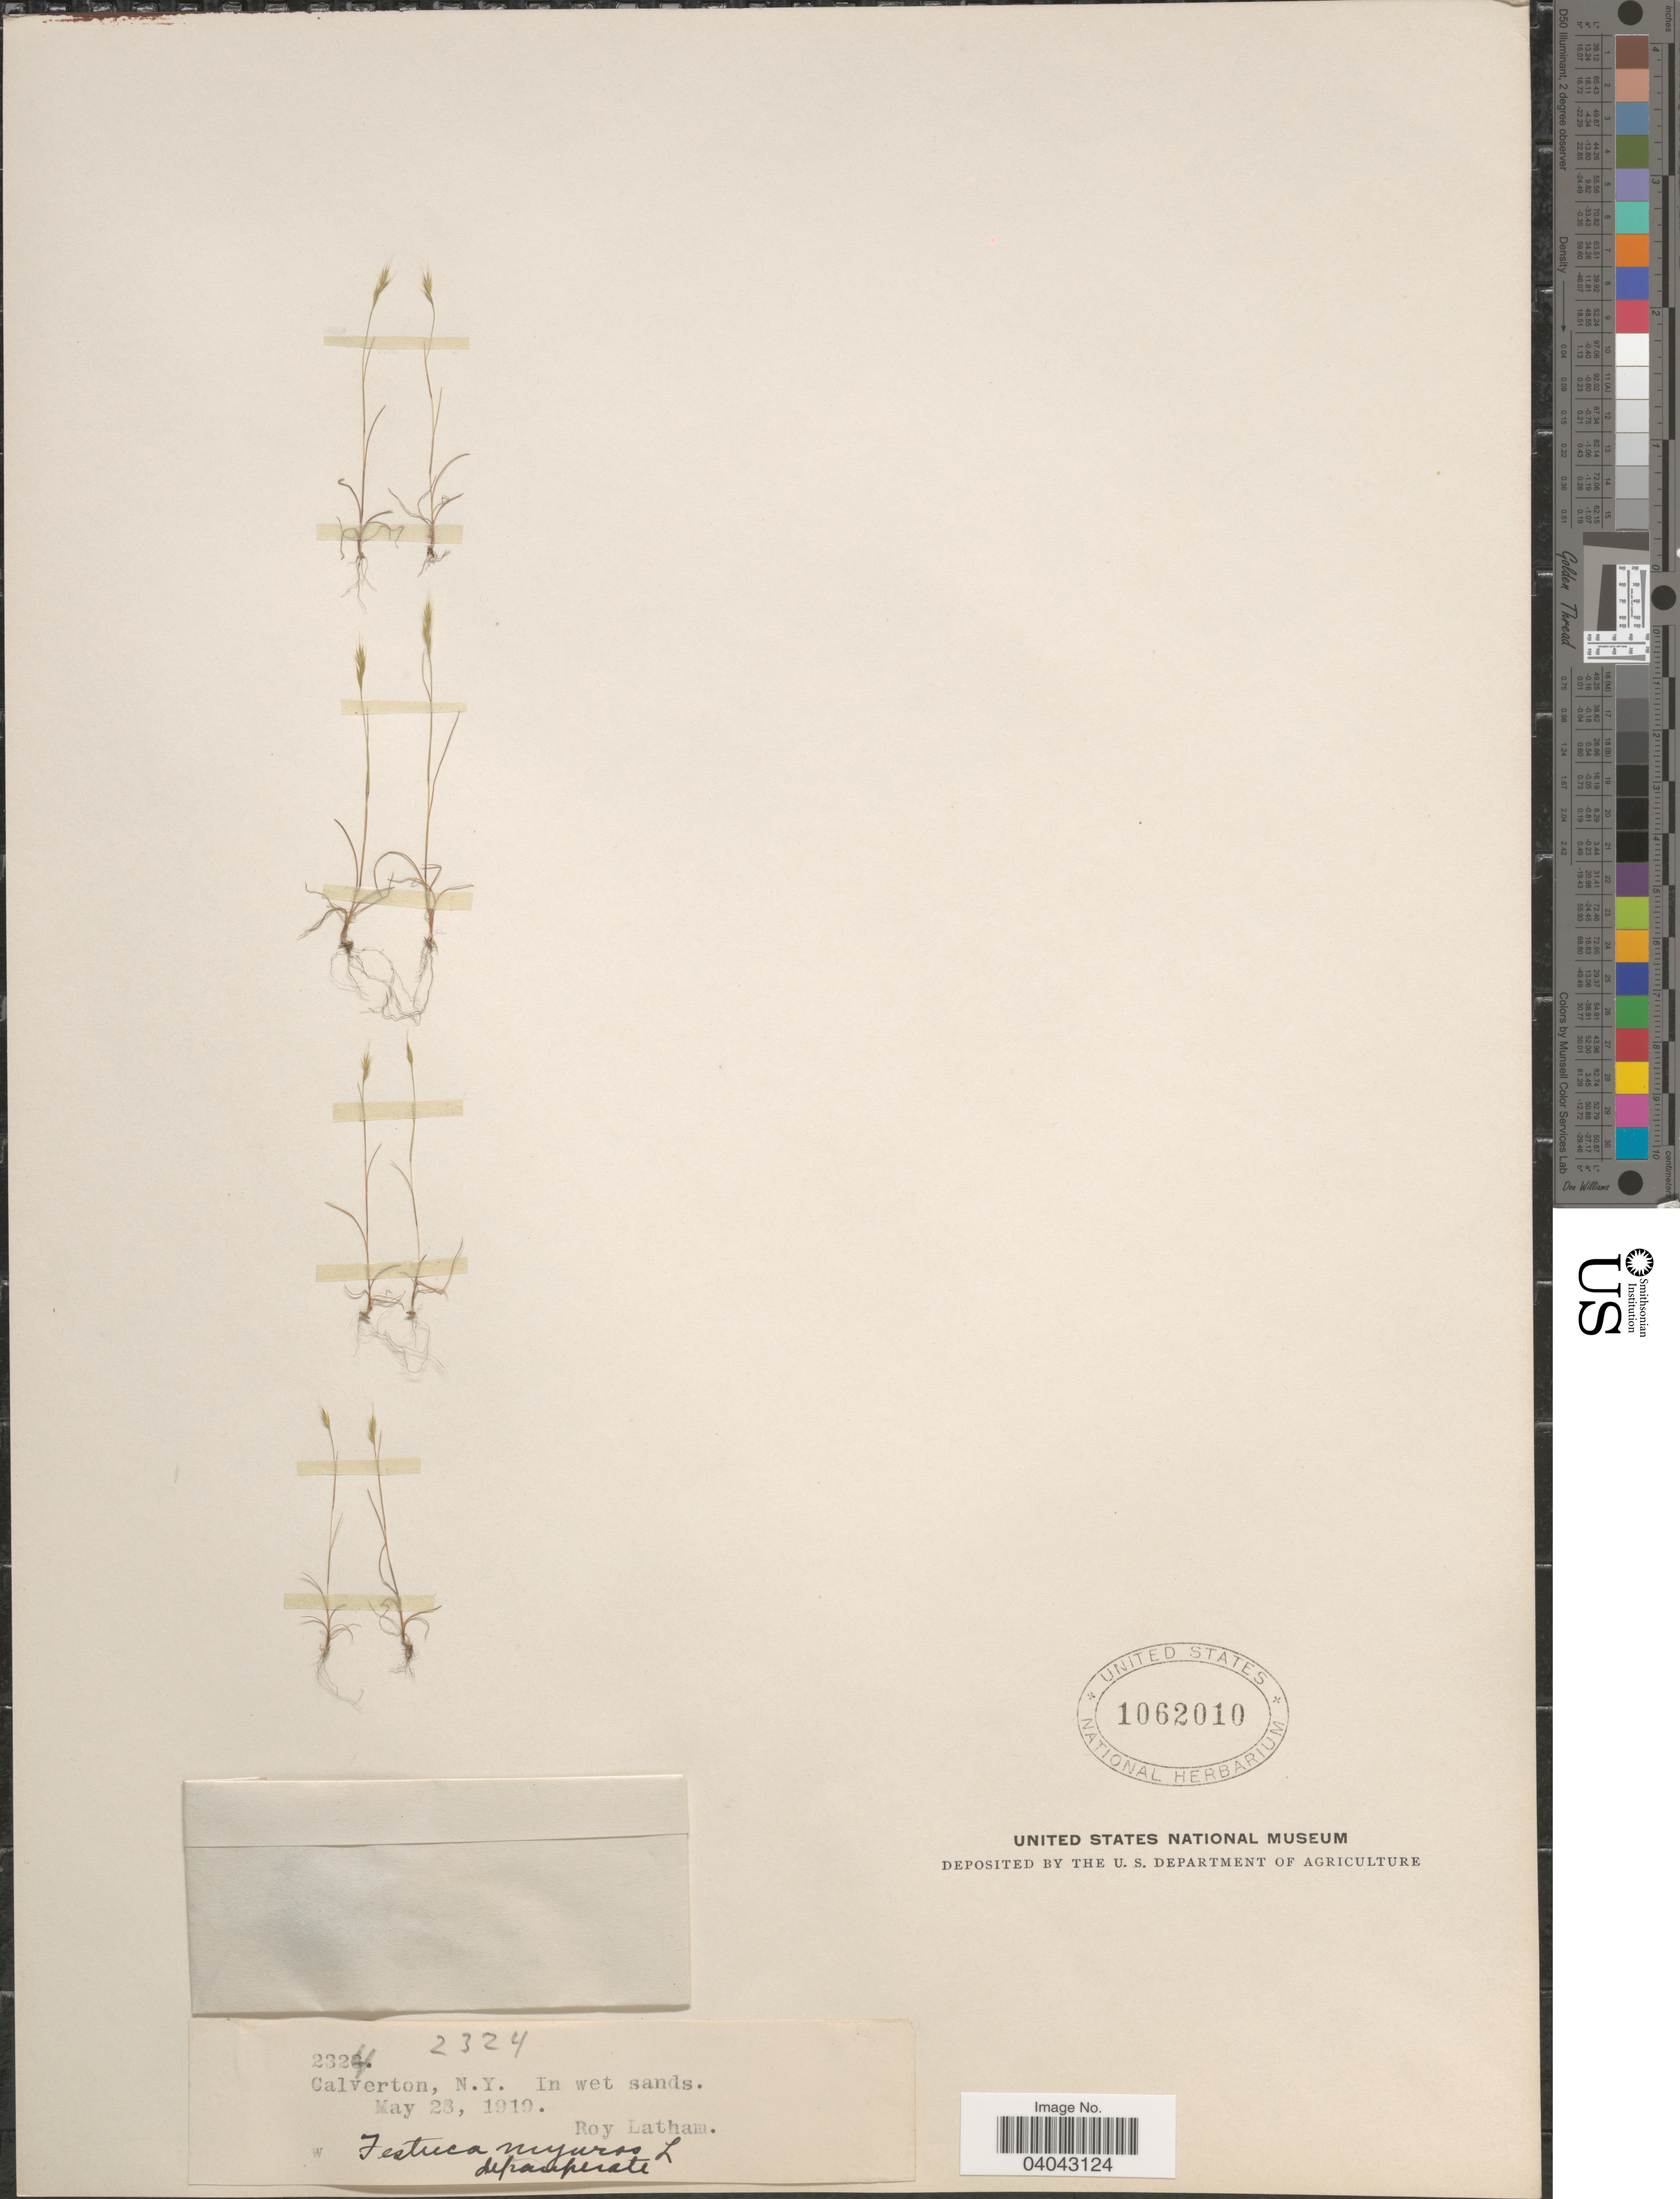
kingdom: Plantae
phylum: Tracheophyta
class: Liliopsida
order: Poales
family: Poaceae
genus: Festuca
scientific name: Festuca myuros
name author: L.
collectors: R. Latham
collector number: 2324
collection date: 1919-05-28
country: United States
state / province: New York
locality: Calverton.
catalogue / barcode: US 1062010